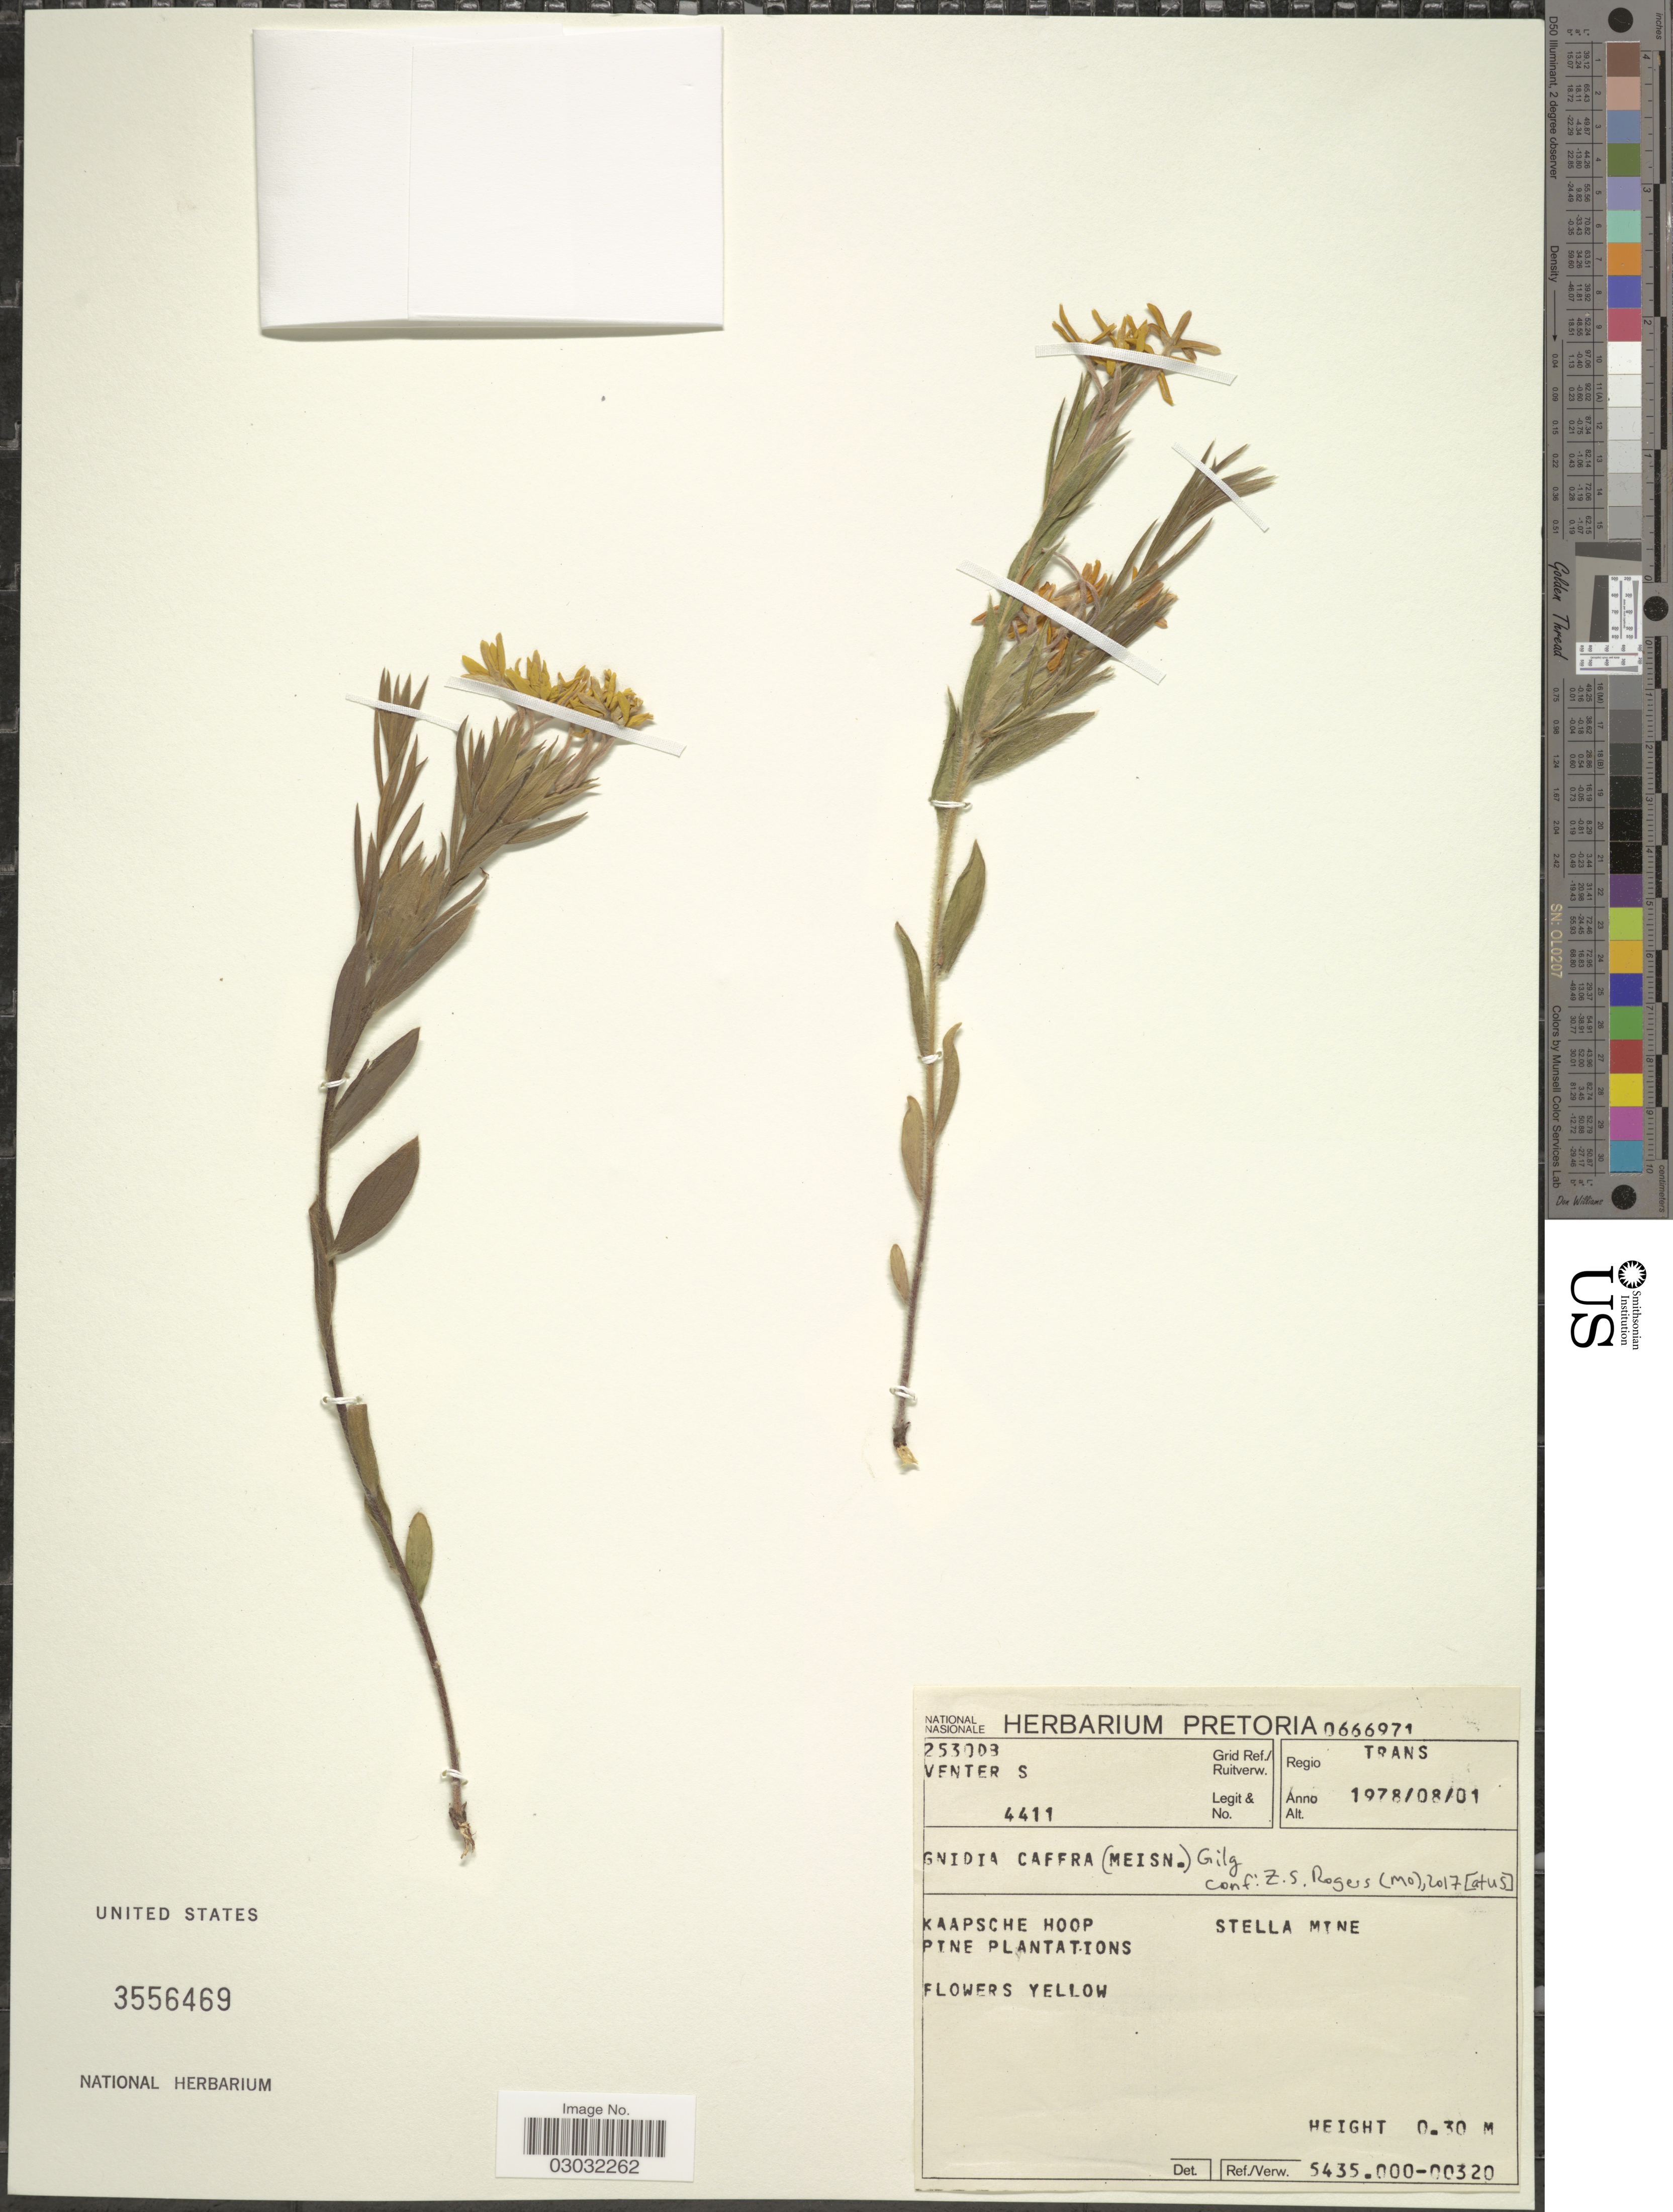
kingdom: Plantae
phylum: Tracheophyta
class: Magnoliopsida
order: Malvales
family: Thymelaeaceae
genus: Lasiosiphon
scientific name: Lasiosiphon caffer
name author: Meisn.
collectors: S. Venter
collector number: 4411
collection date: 1978-08-01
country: South Africa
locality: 2530DB Grid Ref./Ruitverw. Regio TRANS. Kaapsche Hoop. Pine plantations. Stella Mine.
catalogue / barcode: US 3556469